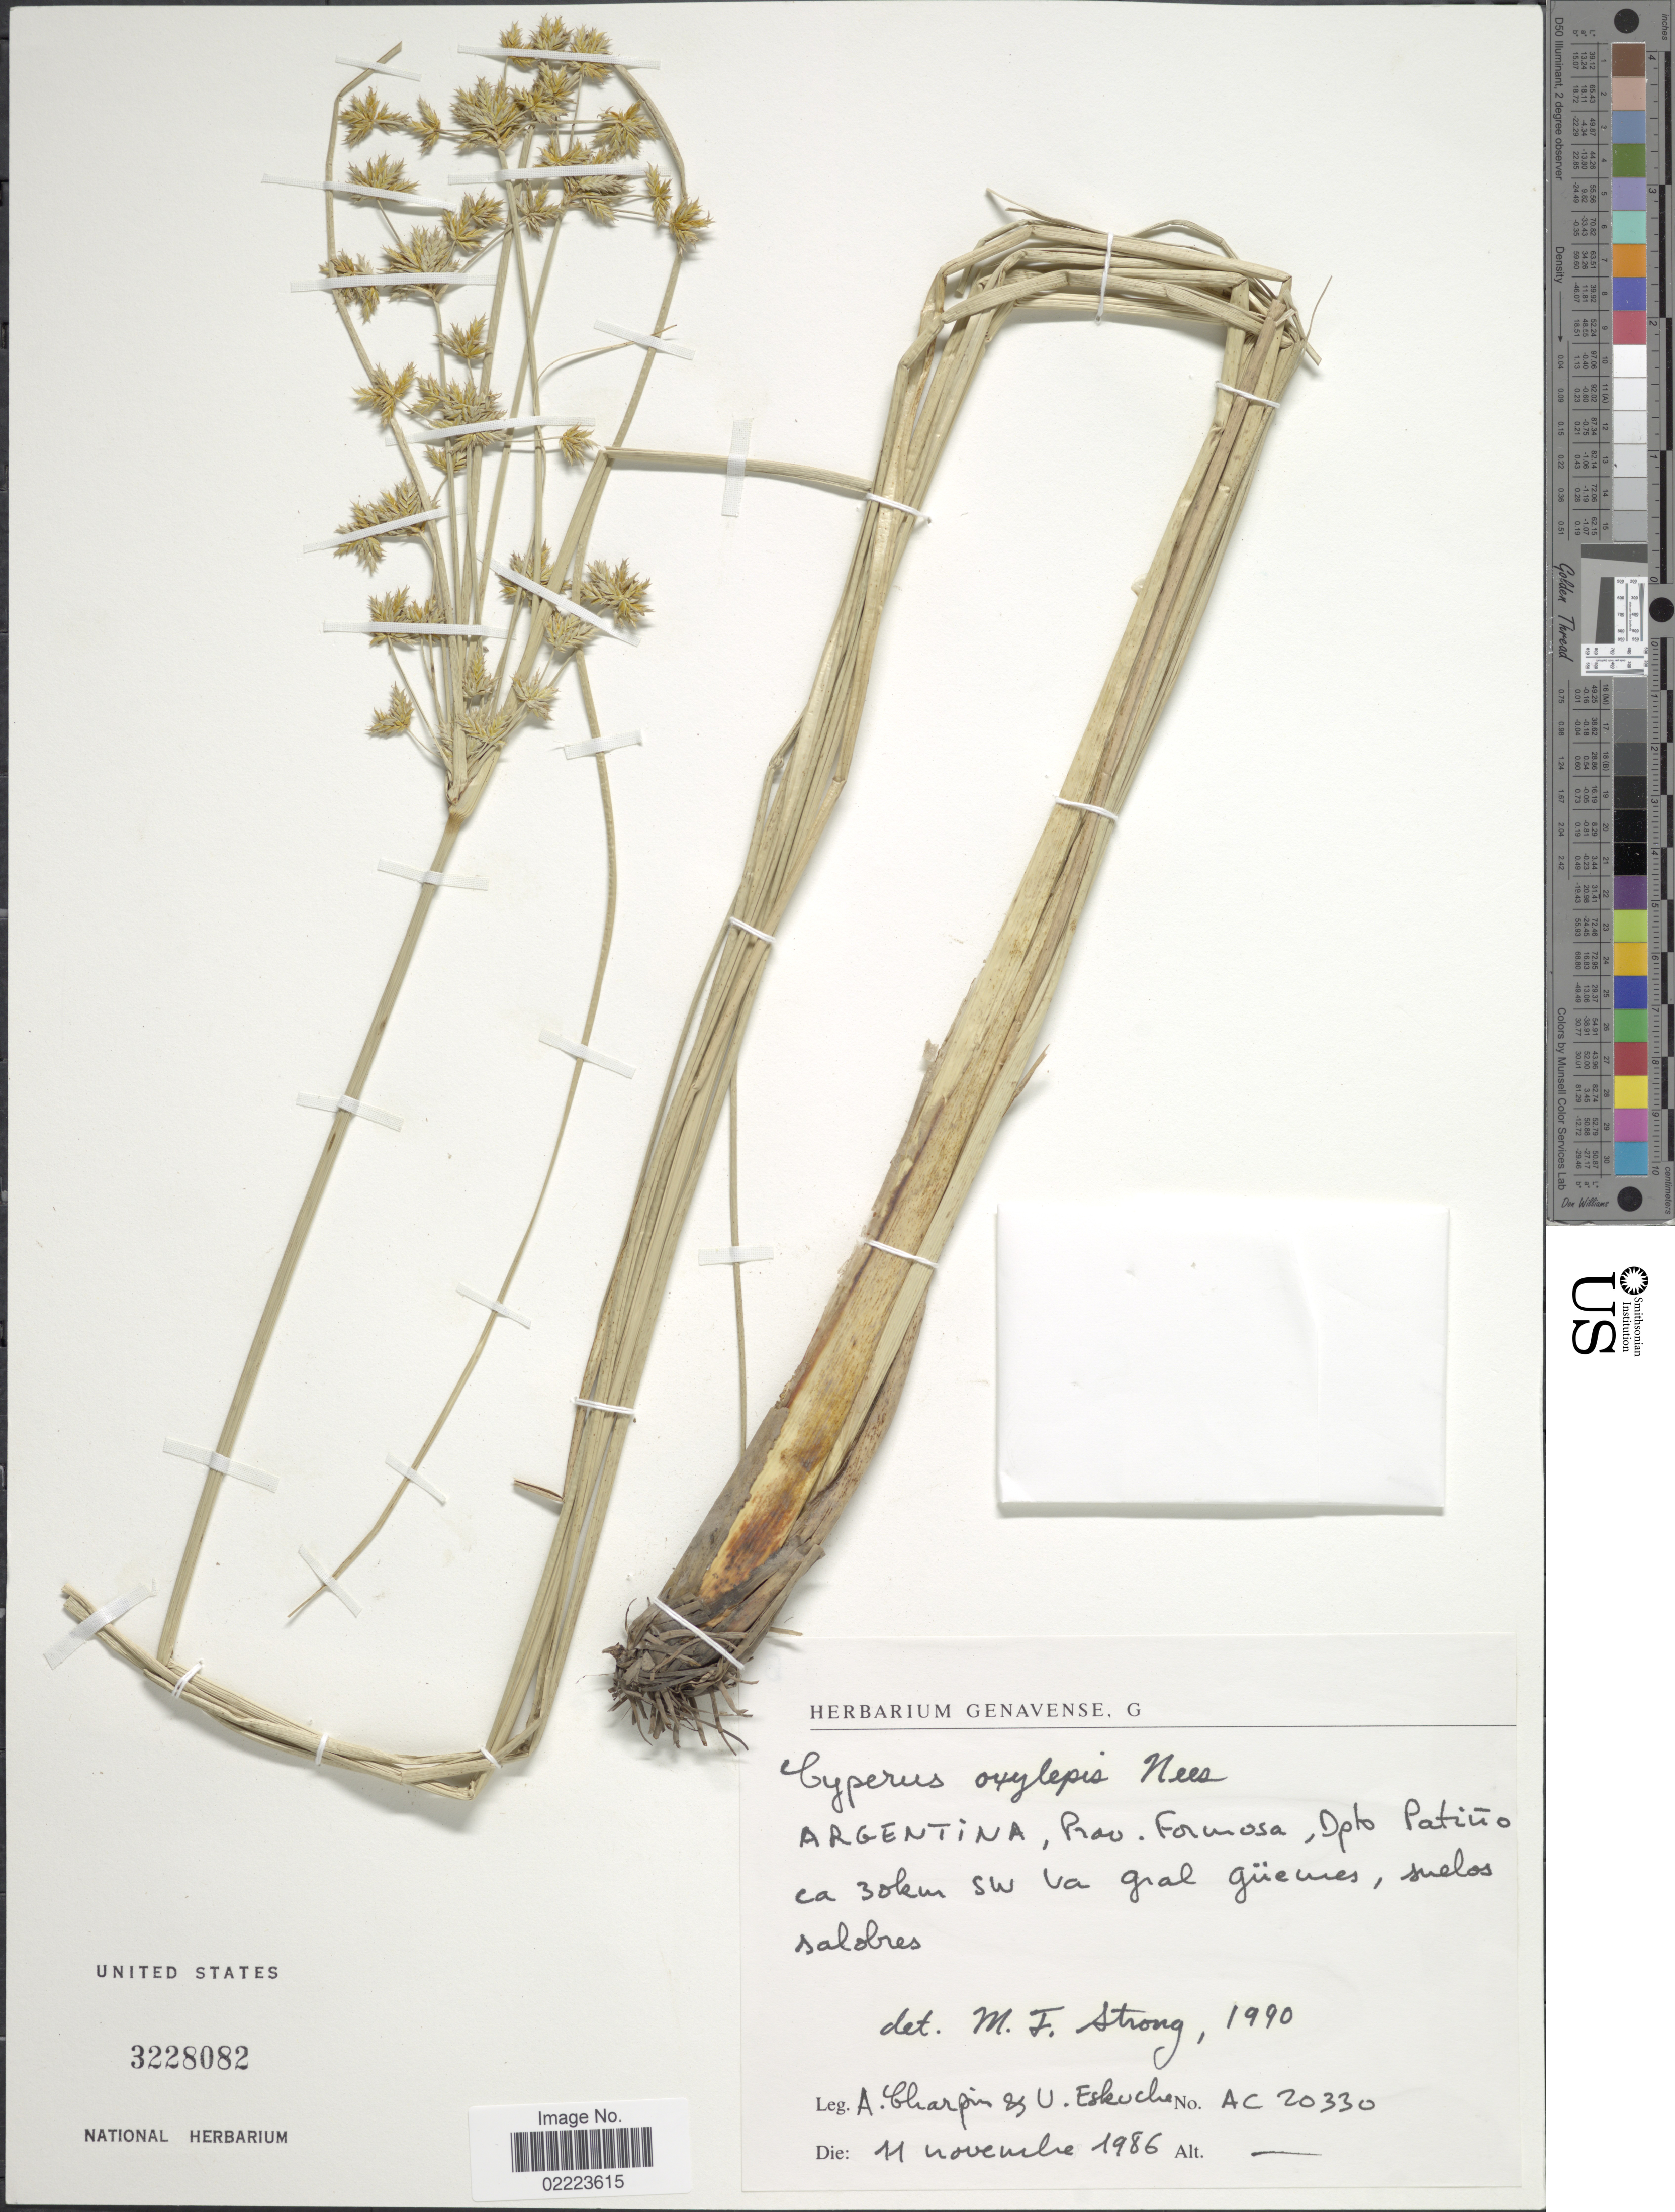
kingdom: Plantae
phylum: Tracheophyta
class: Liliopsida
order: Poales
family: Cyperaceae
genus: Cyperus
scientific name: Cyperus oxylepis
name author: Nees ex Steud.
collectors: A. Charpin & U. Eskuche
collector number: AC20330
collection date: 1986-11-11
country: Argentina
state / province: Formosa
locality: Prov. Formosa, Dpto Patino ca 30 km SW La gral guemes, suelos salobres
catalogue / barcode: US 3228082